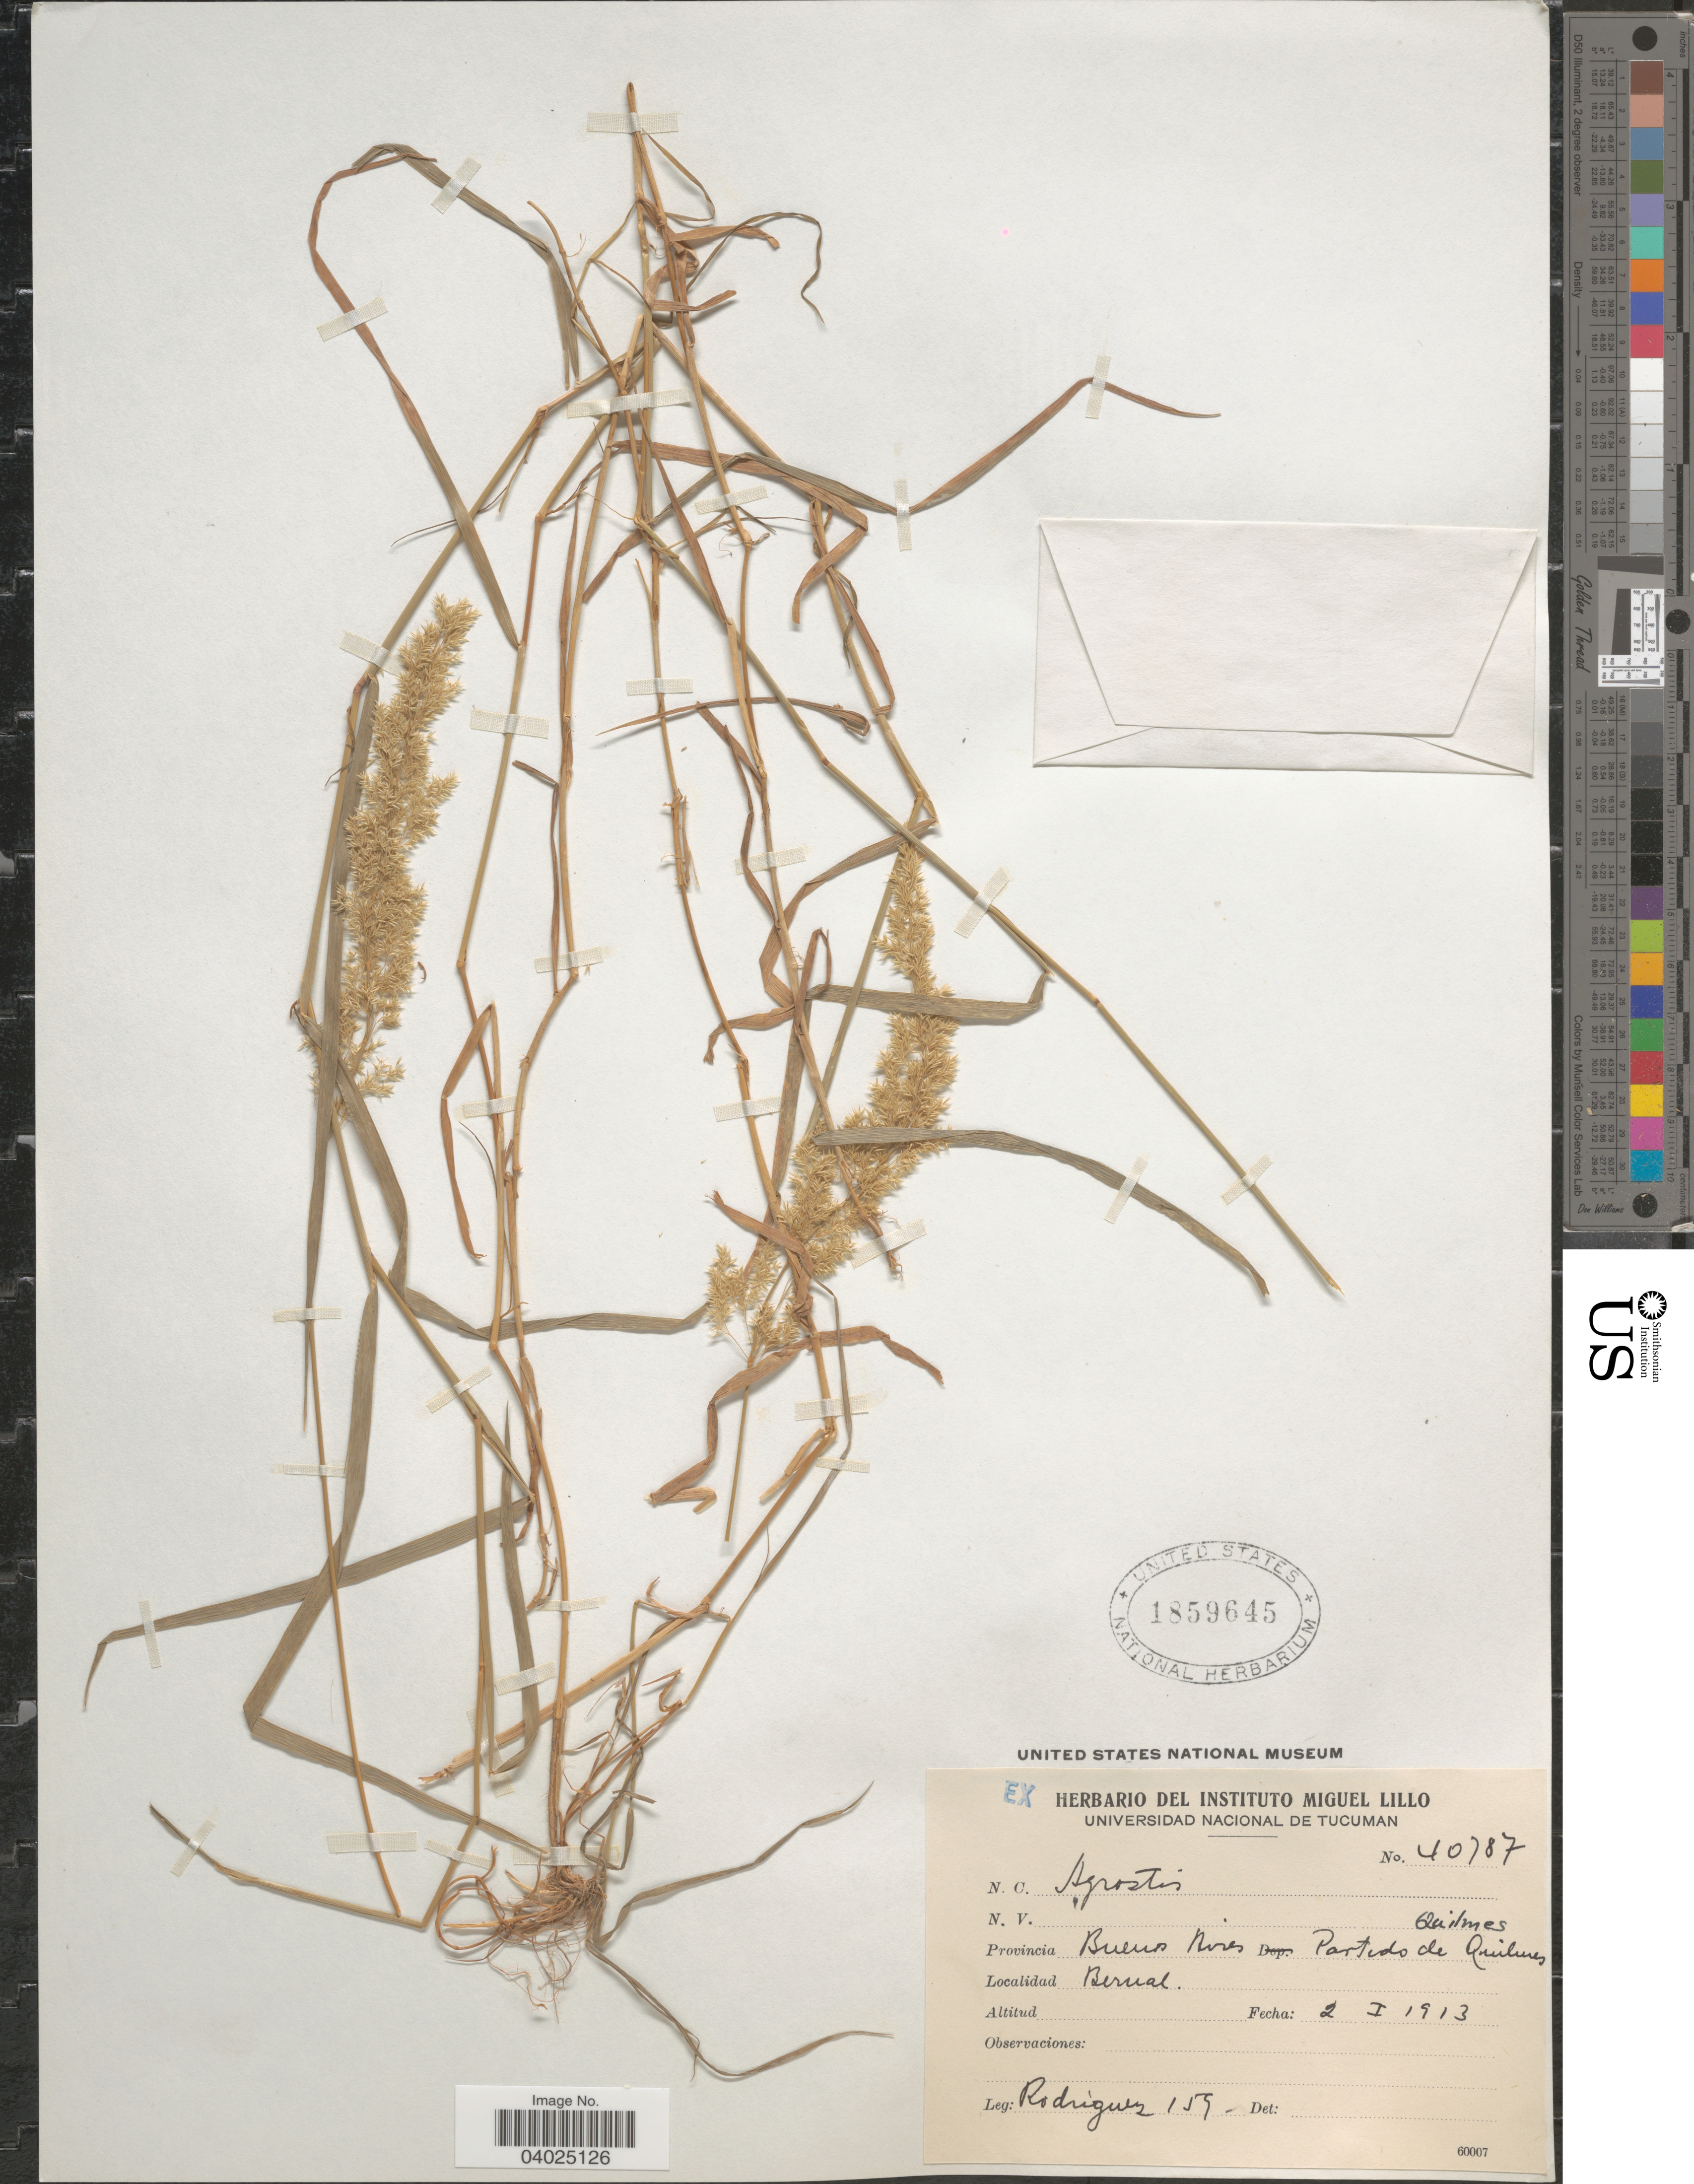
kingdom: Plantae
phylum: Tracheophyta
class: Liliopsida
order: Poales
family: Poaceae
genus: Agrostis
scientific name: Agrostis sp.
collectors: Rodriguez, --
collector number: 159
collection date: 1913-01-02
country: Argentina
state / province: Buenos Aires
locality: Partido de Quilmes. Bernal.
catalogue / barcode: US 1859645